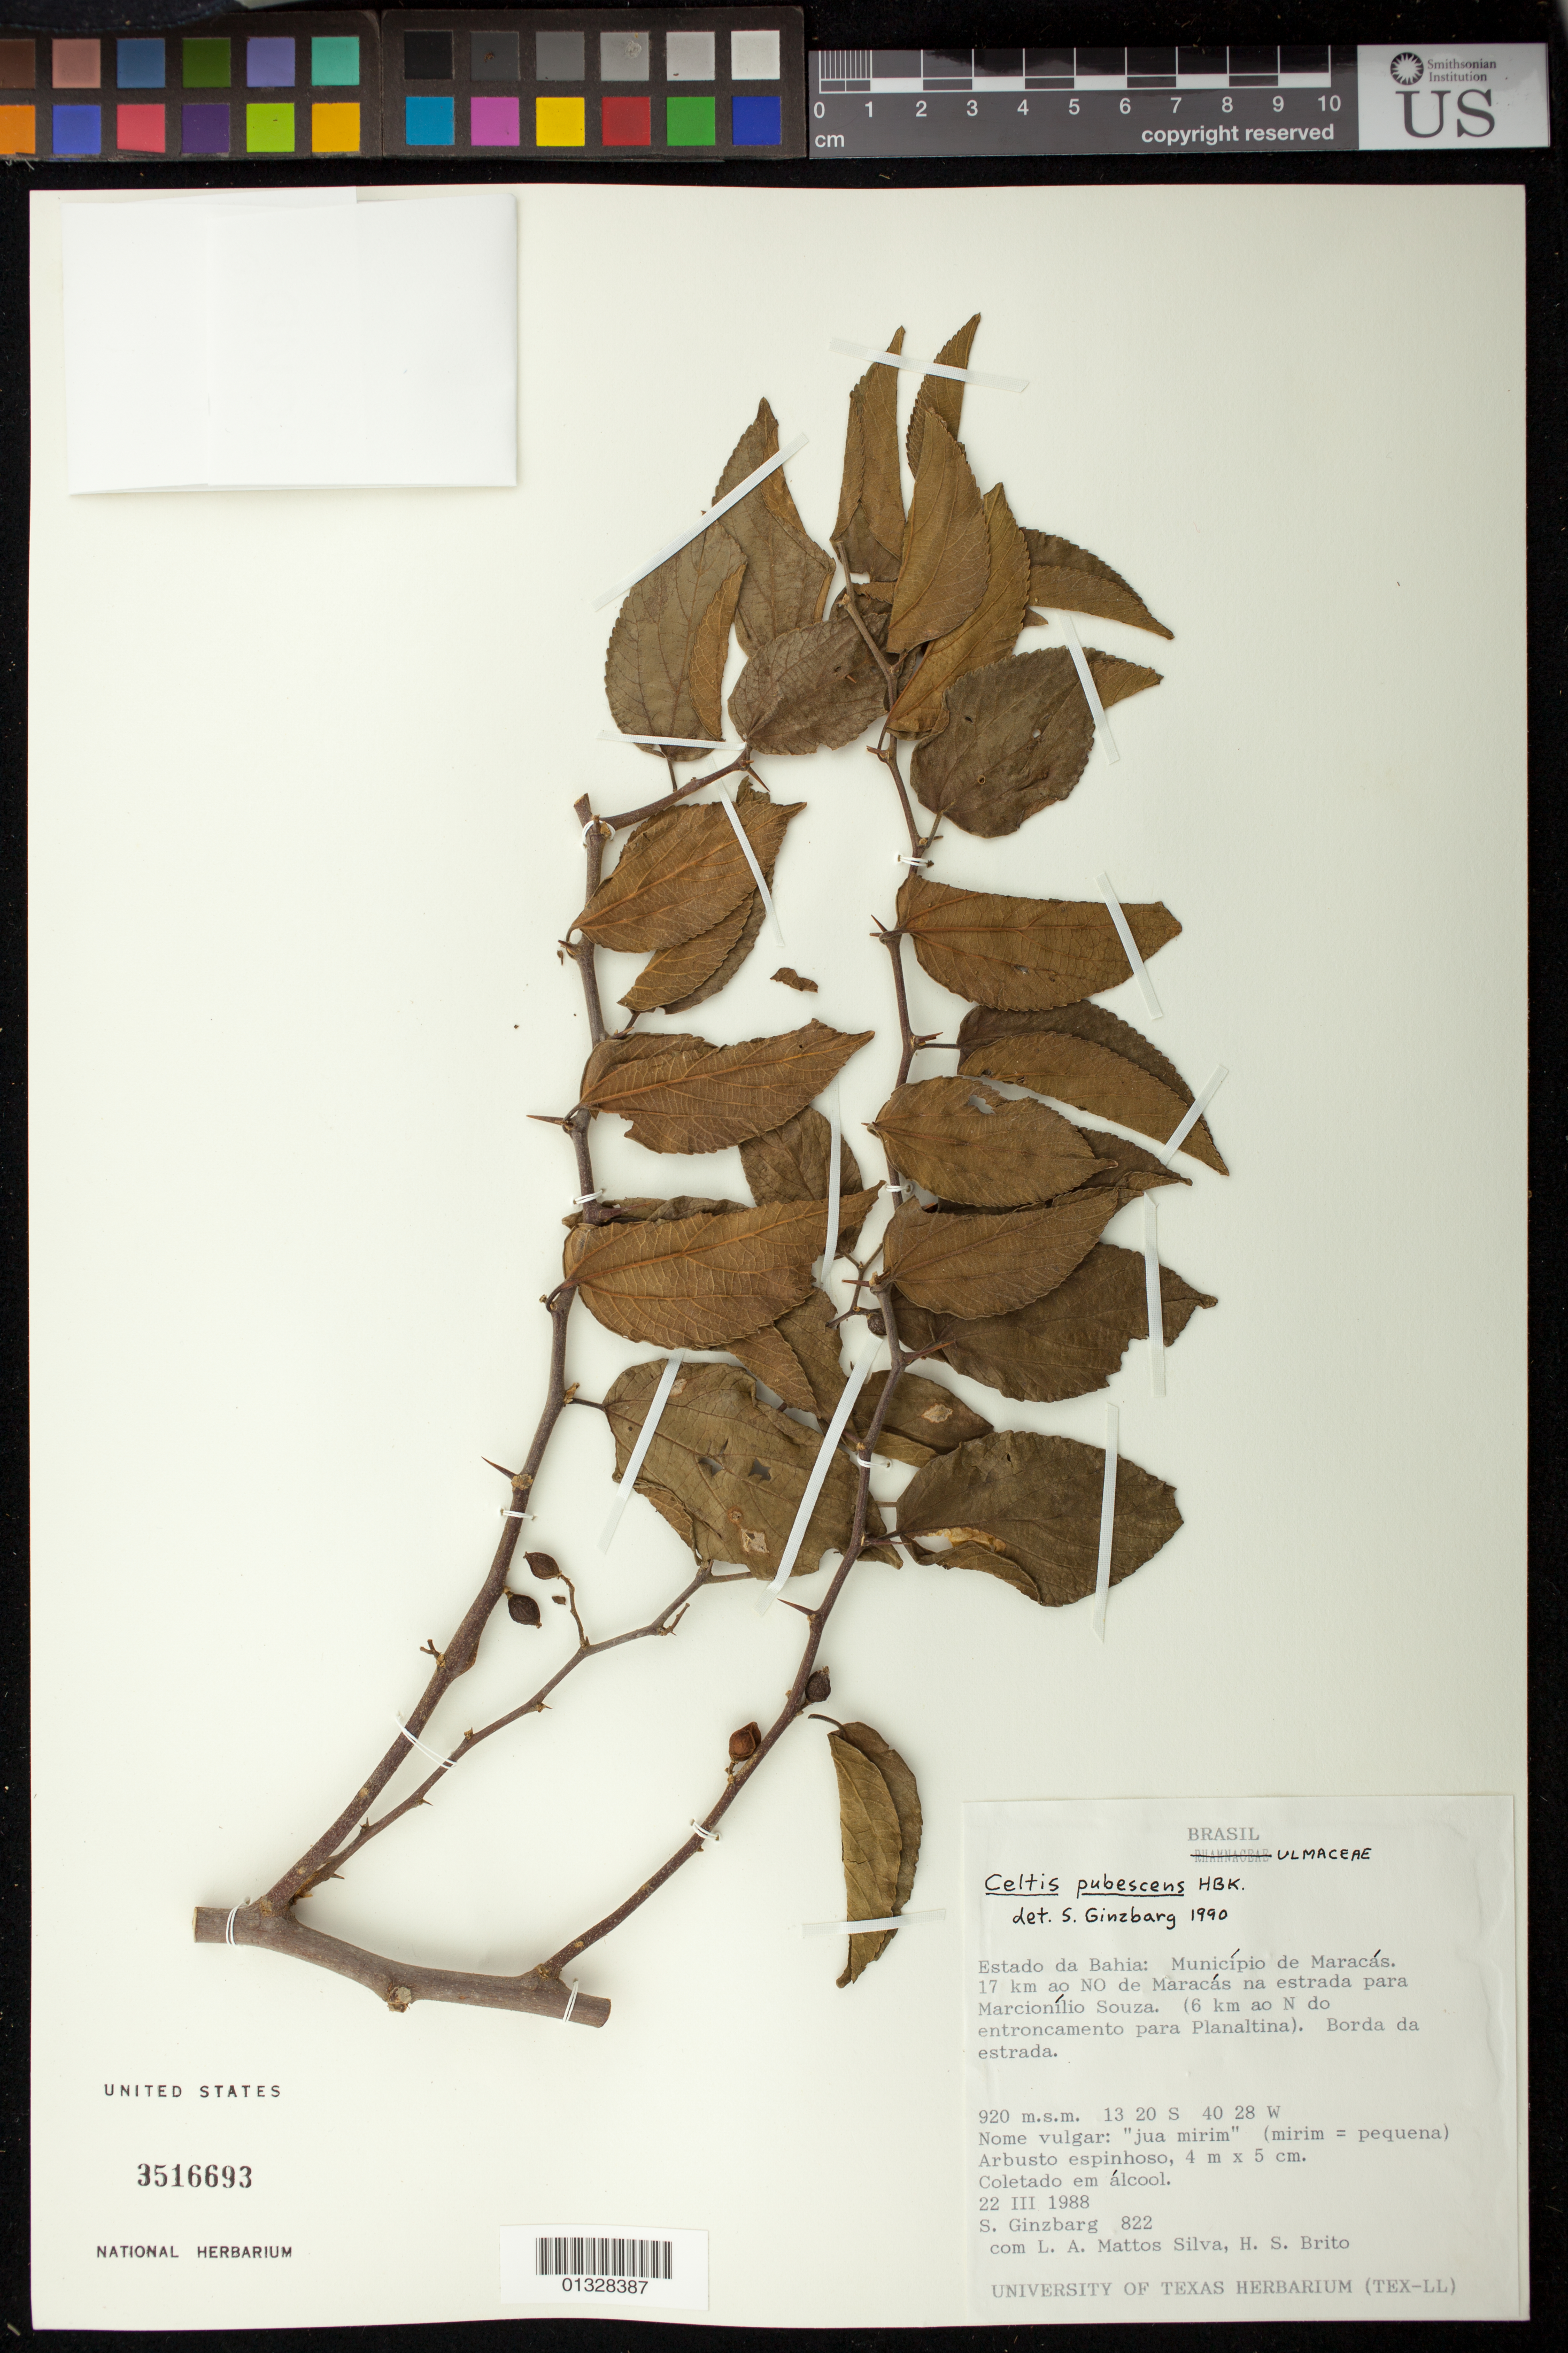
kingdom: Plantae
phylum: Tracheophyta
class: Magnoliopsida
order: Rosales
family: Cannabaceae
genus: Celtis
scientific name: Celtis pubescens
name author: (Kunth) Spreng.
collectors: S. Ginzbarg, L. A. Mattos Silva & H. S. Brito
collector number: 822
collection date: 1988-03-22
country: Brazil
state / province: Bahia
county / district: Maracás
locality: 17 Km ao NO de Maracás na estrada para Marcionílio Souza ( 6 Km ao N do entrocamento para Planaltina)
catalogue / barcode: US 3516693